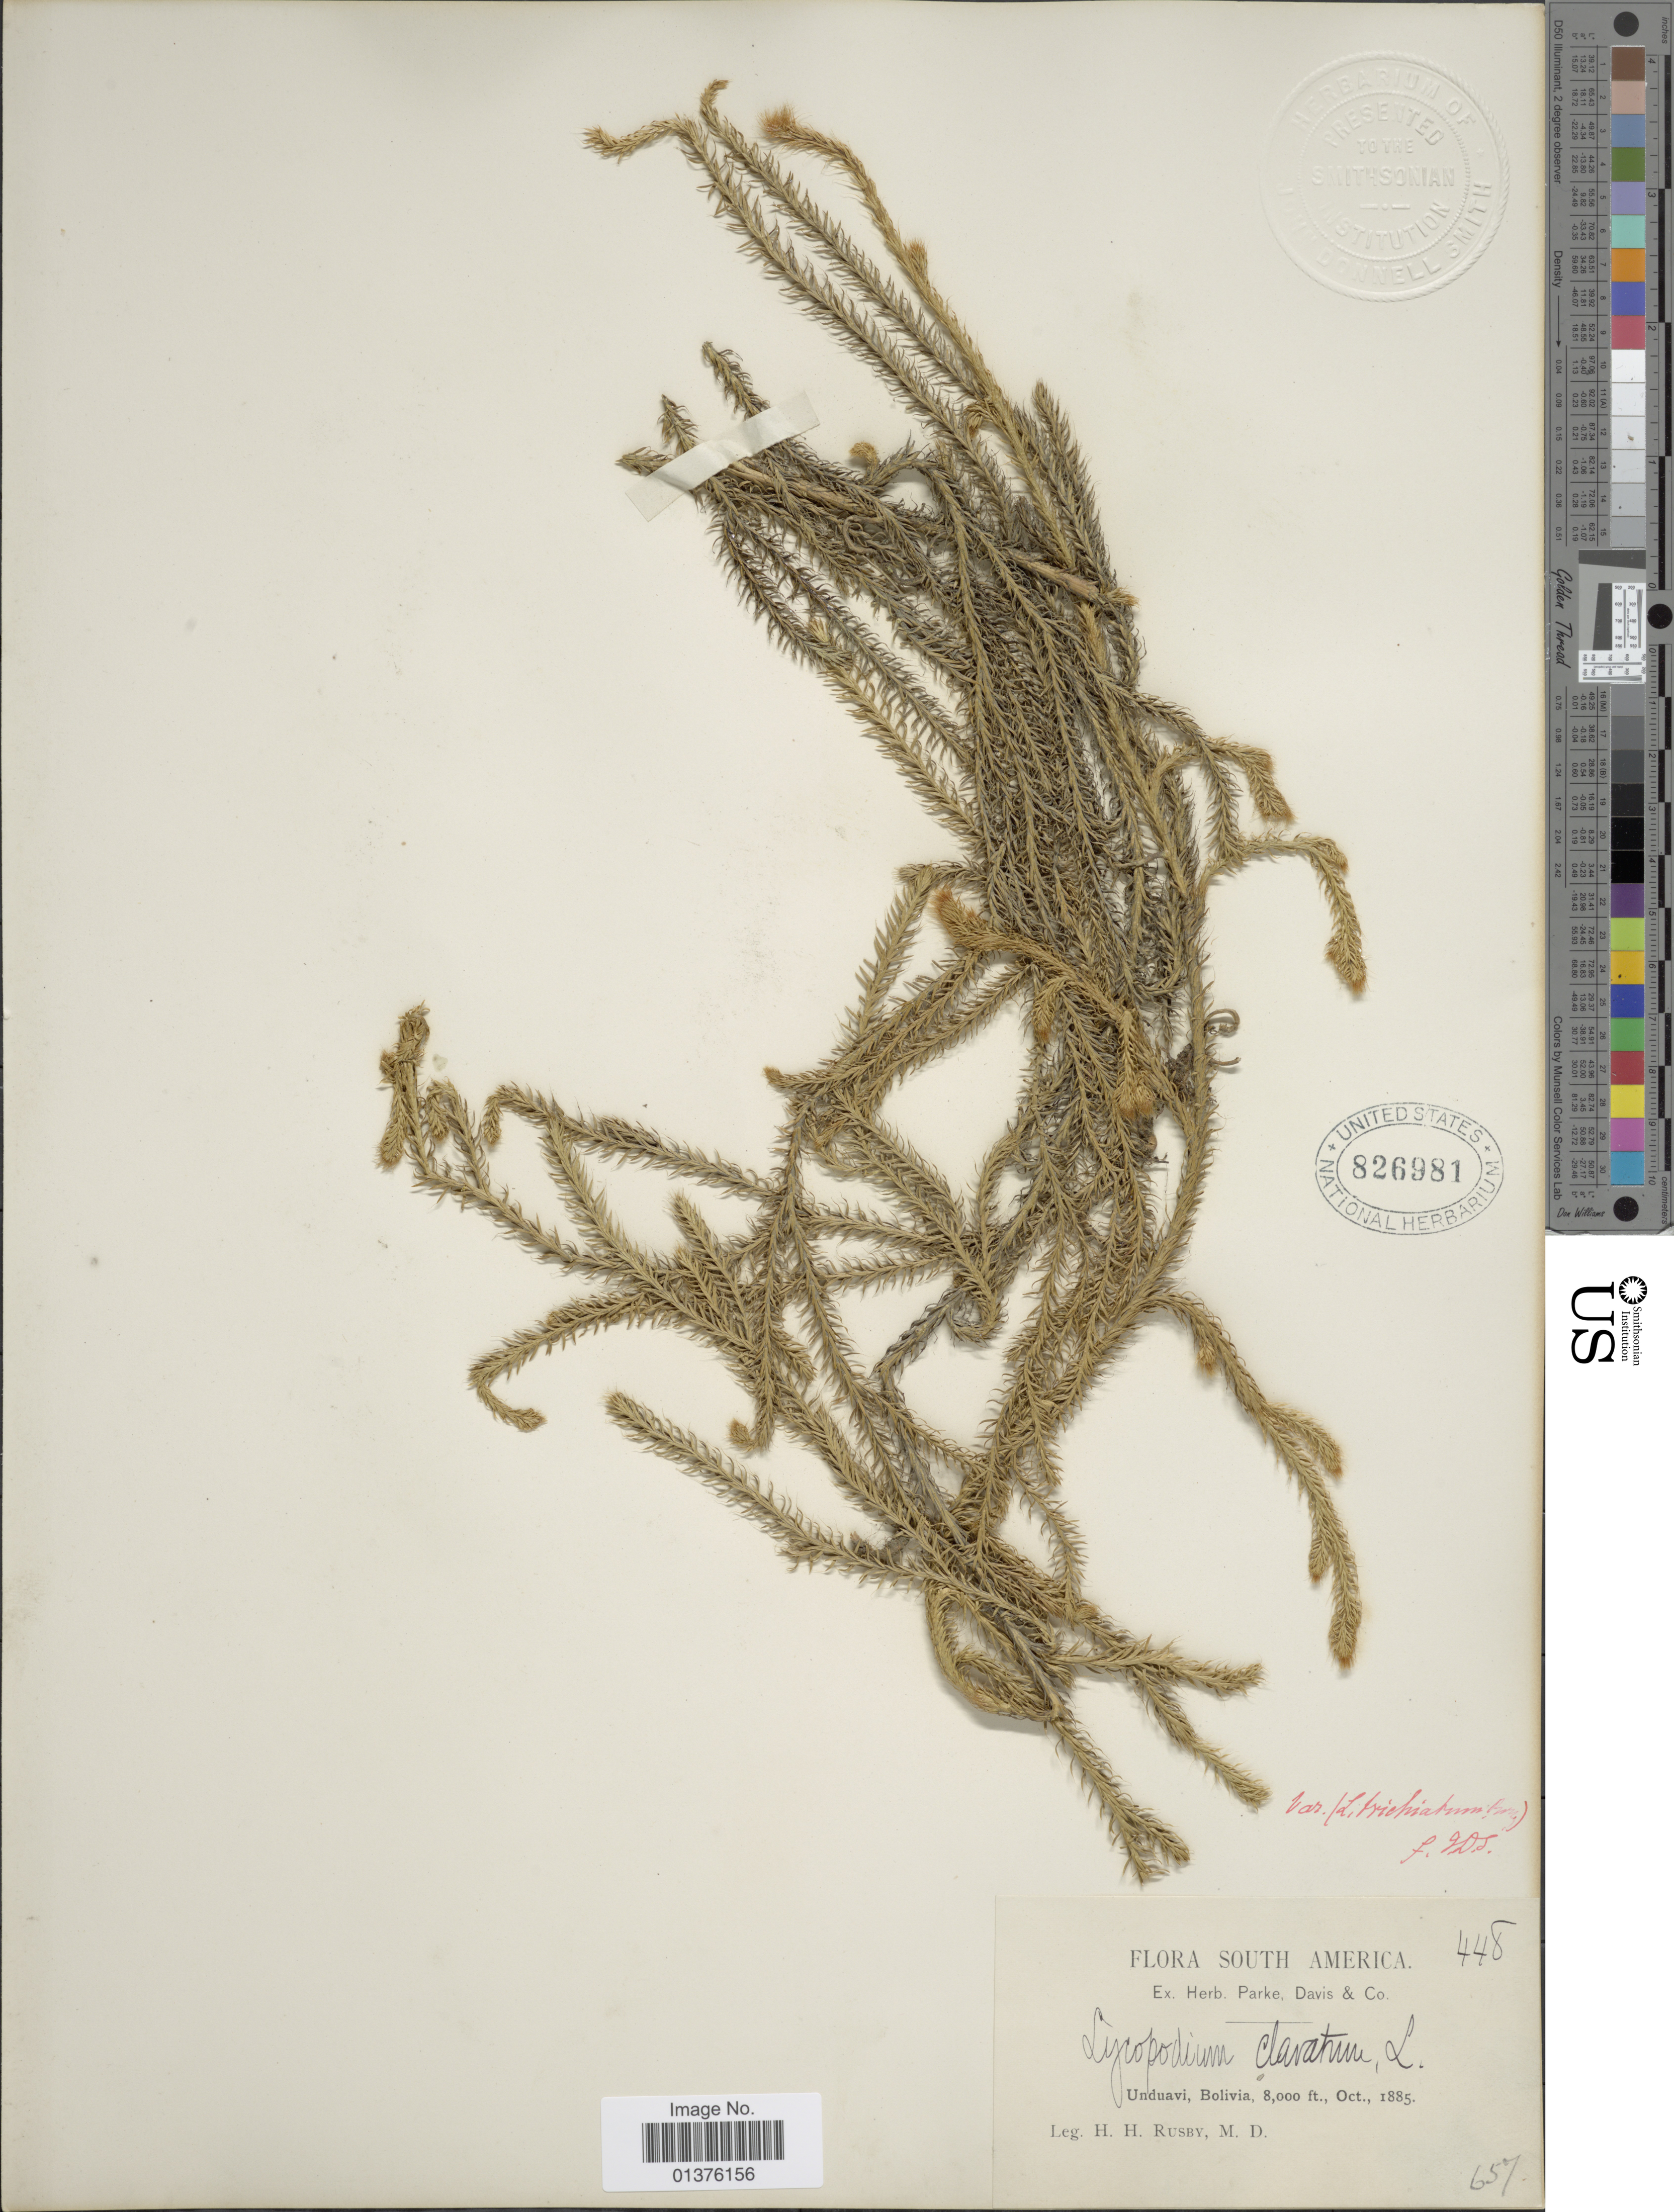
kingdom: Plantae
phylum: Tracheophyta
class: Lycopodiopsida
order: Lycopodiales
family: Lycopodiaceae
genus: Lycopodium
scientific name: Lycopodium clavatum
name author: L.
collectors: H. H. Rusby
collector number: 65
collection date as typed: Oct., 1885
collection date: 1885-10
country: Bolivia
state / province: La Paz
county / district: Nor Yungas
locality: Unduavi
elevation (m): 2438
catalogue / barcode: US 826981